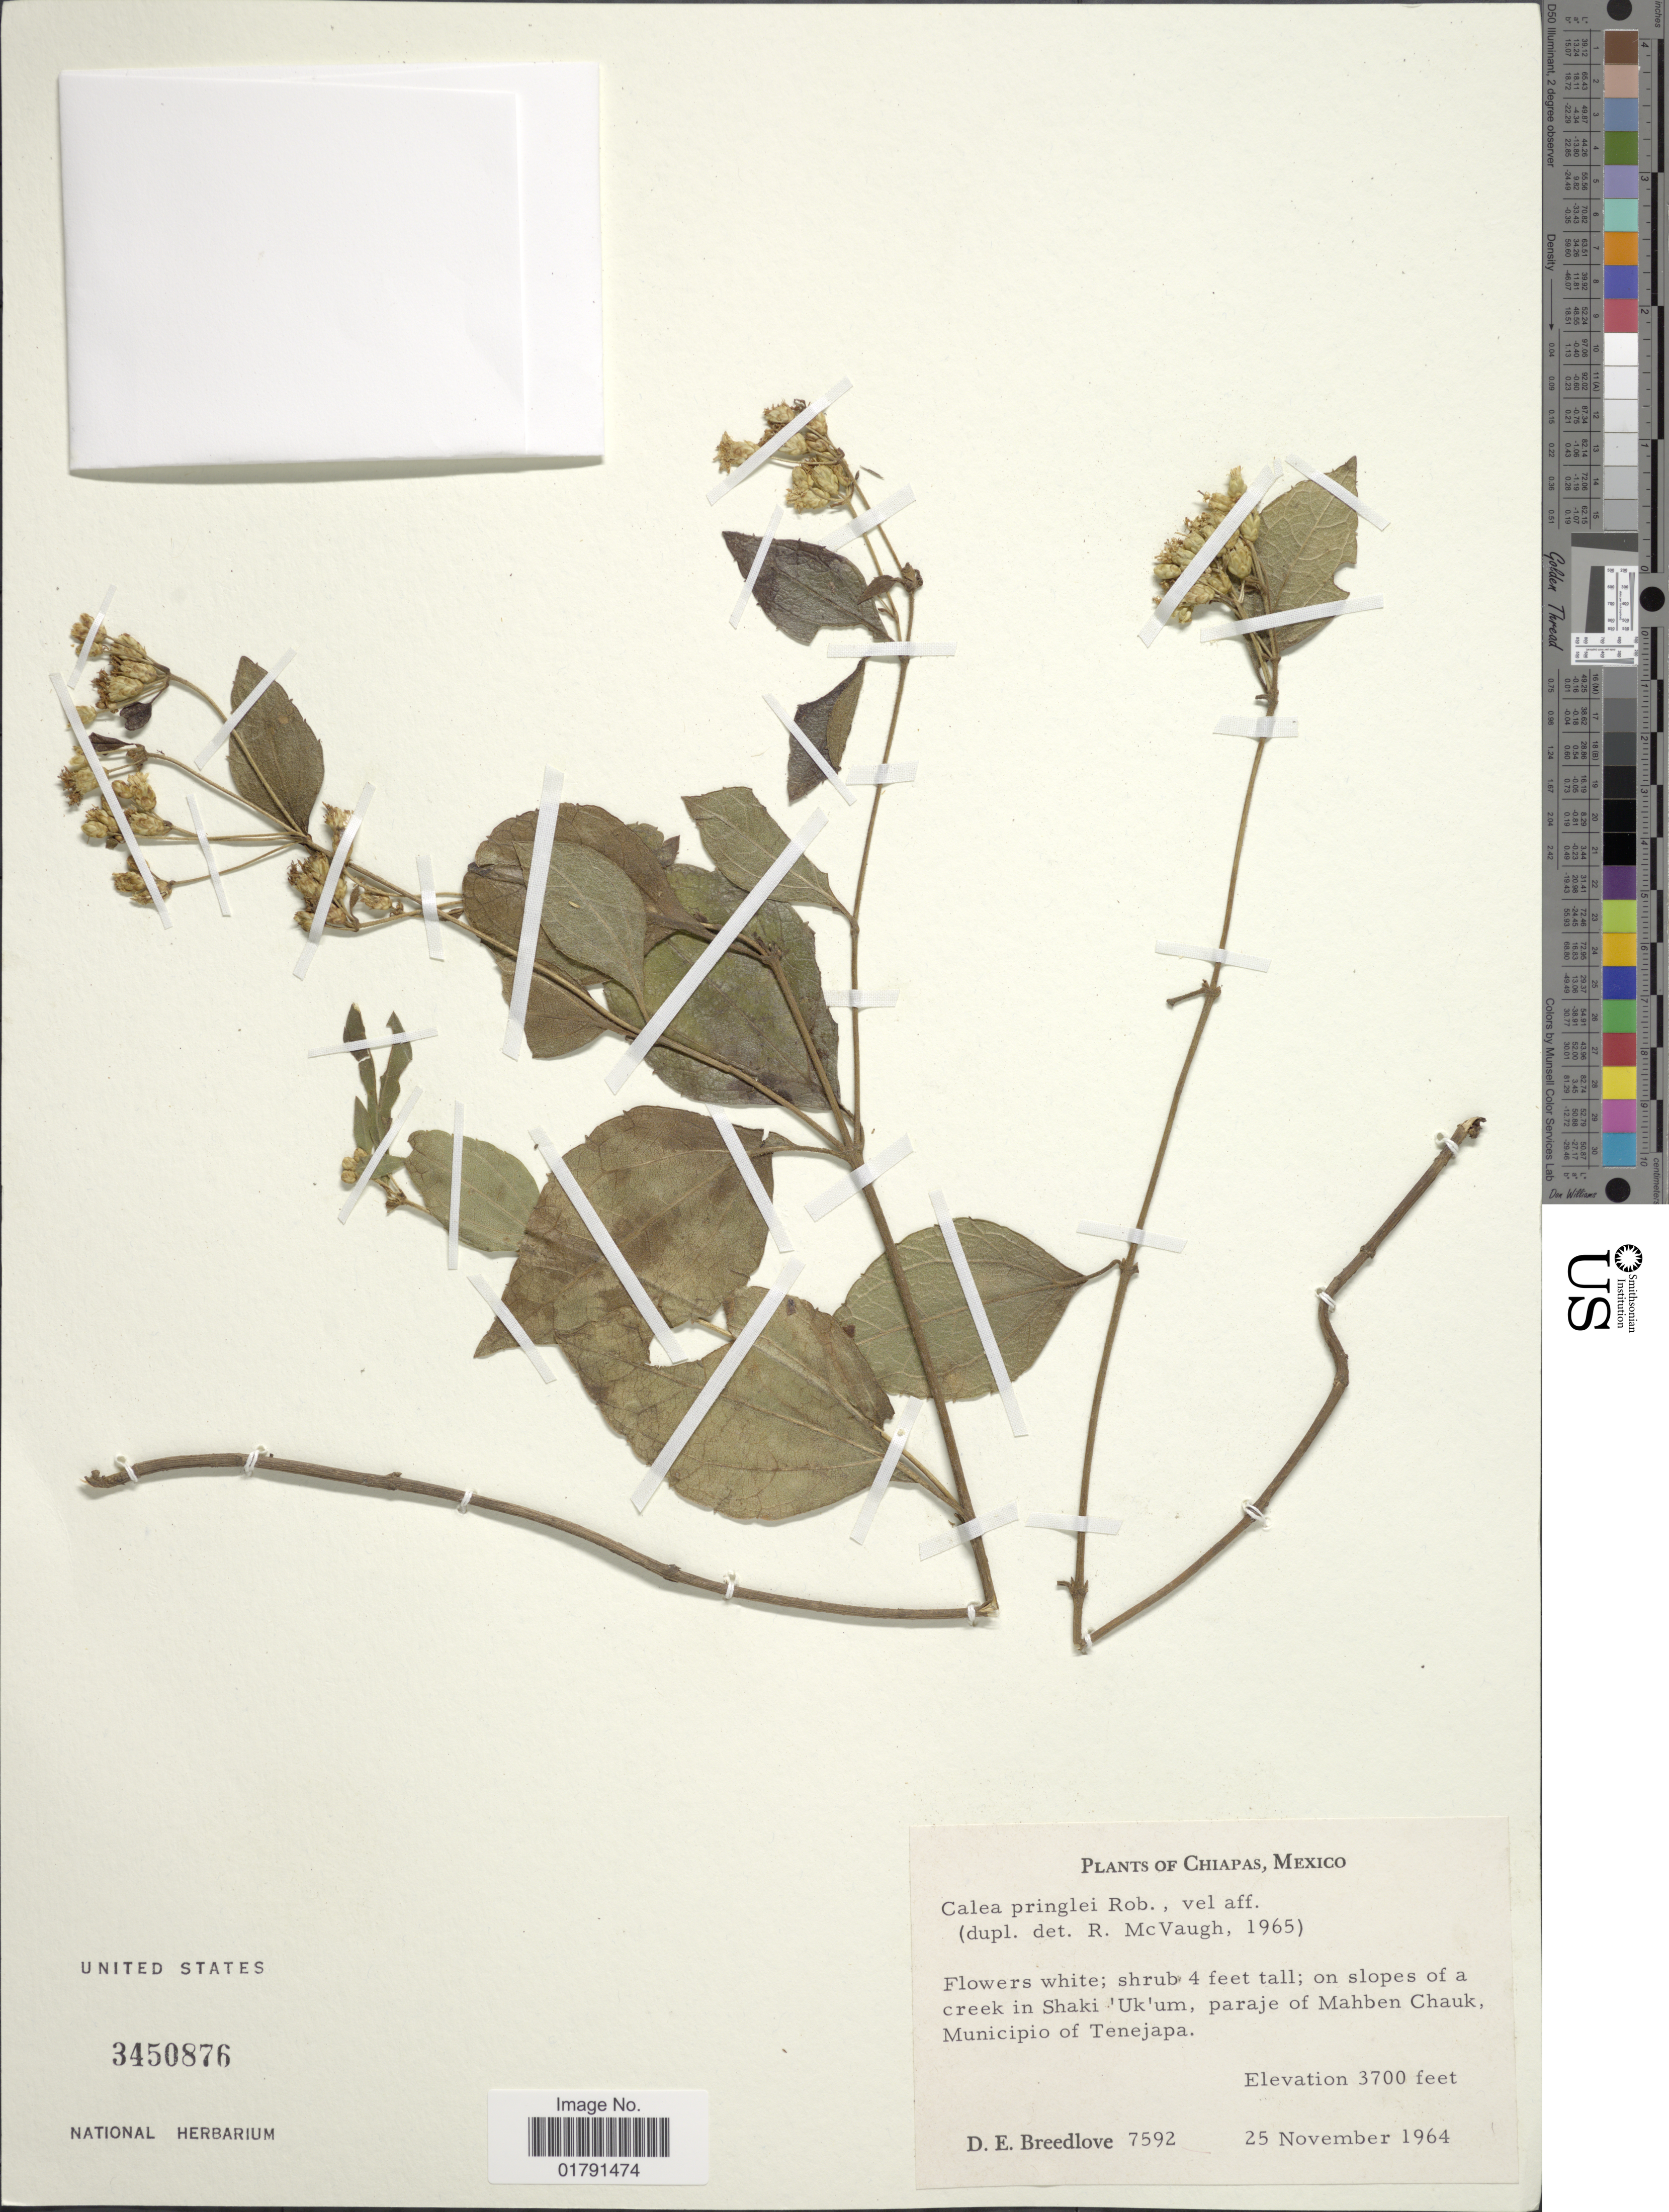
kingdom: Plantae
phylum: Tracheophyta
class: Magnoliopsida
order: Asterales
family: Asteraceae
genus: Calea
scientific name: Calea trichotoma var. peckii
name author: Wussow &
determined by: Bueno, Vinicius Resende, (ICN), Universidade Federal do Rio Grande do Sul (BRAZIL)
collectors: D. E. Breedlove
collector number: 7592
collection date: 1964-11-25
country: Mexico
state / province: Chiapas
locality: On slopes of a creek in Shaki 'Uk 'um, paraje of Mahben Chauk, Municipio of Tenejapa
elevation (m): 1128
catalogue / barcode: US 3450876